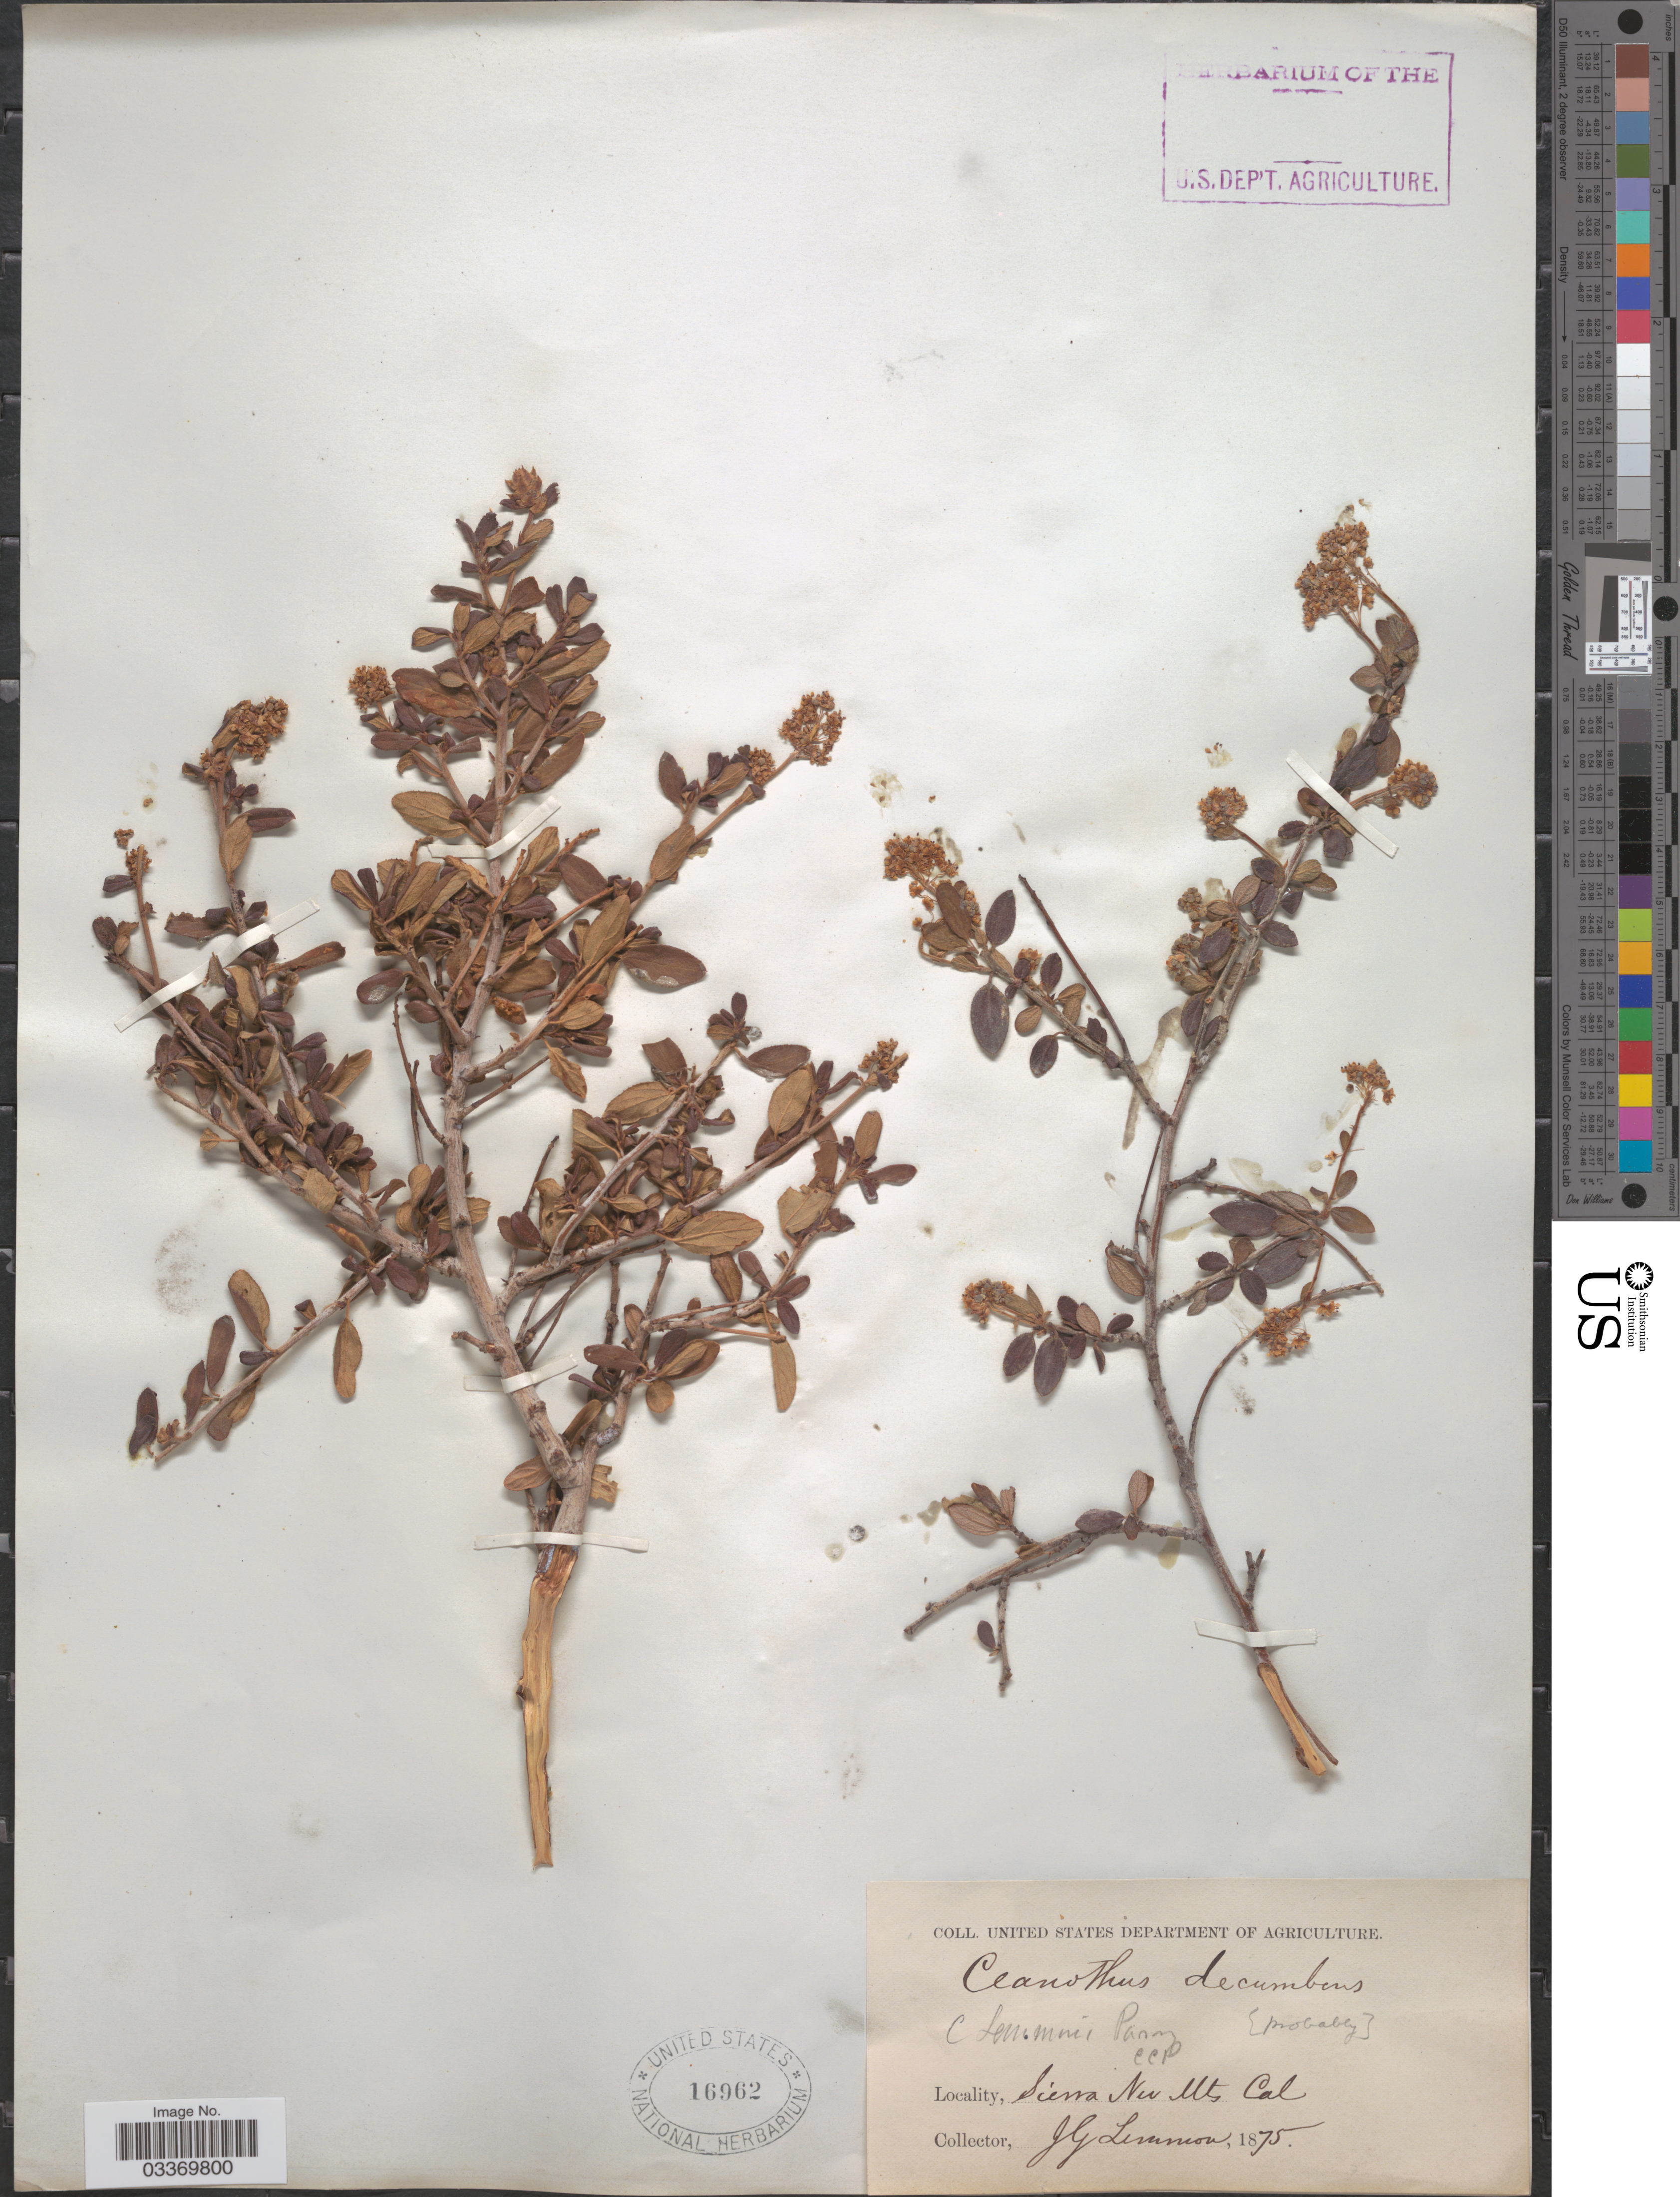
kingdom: Plantae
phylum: Tracheophyta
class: Magnoliopsida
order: Rosales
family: Rhamnaceae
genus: Ceanothus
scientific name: Ceanothus lemmonii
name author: Parry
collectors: J. Lemmon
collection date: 1875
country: United States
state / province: California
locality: Sierra Nev Mts.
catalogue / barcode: US 16962